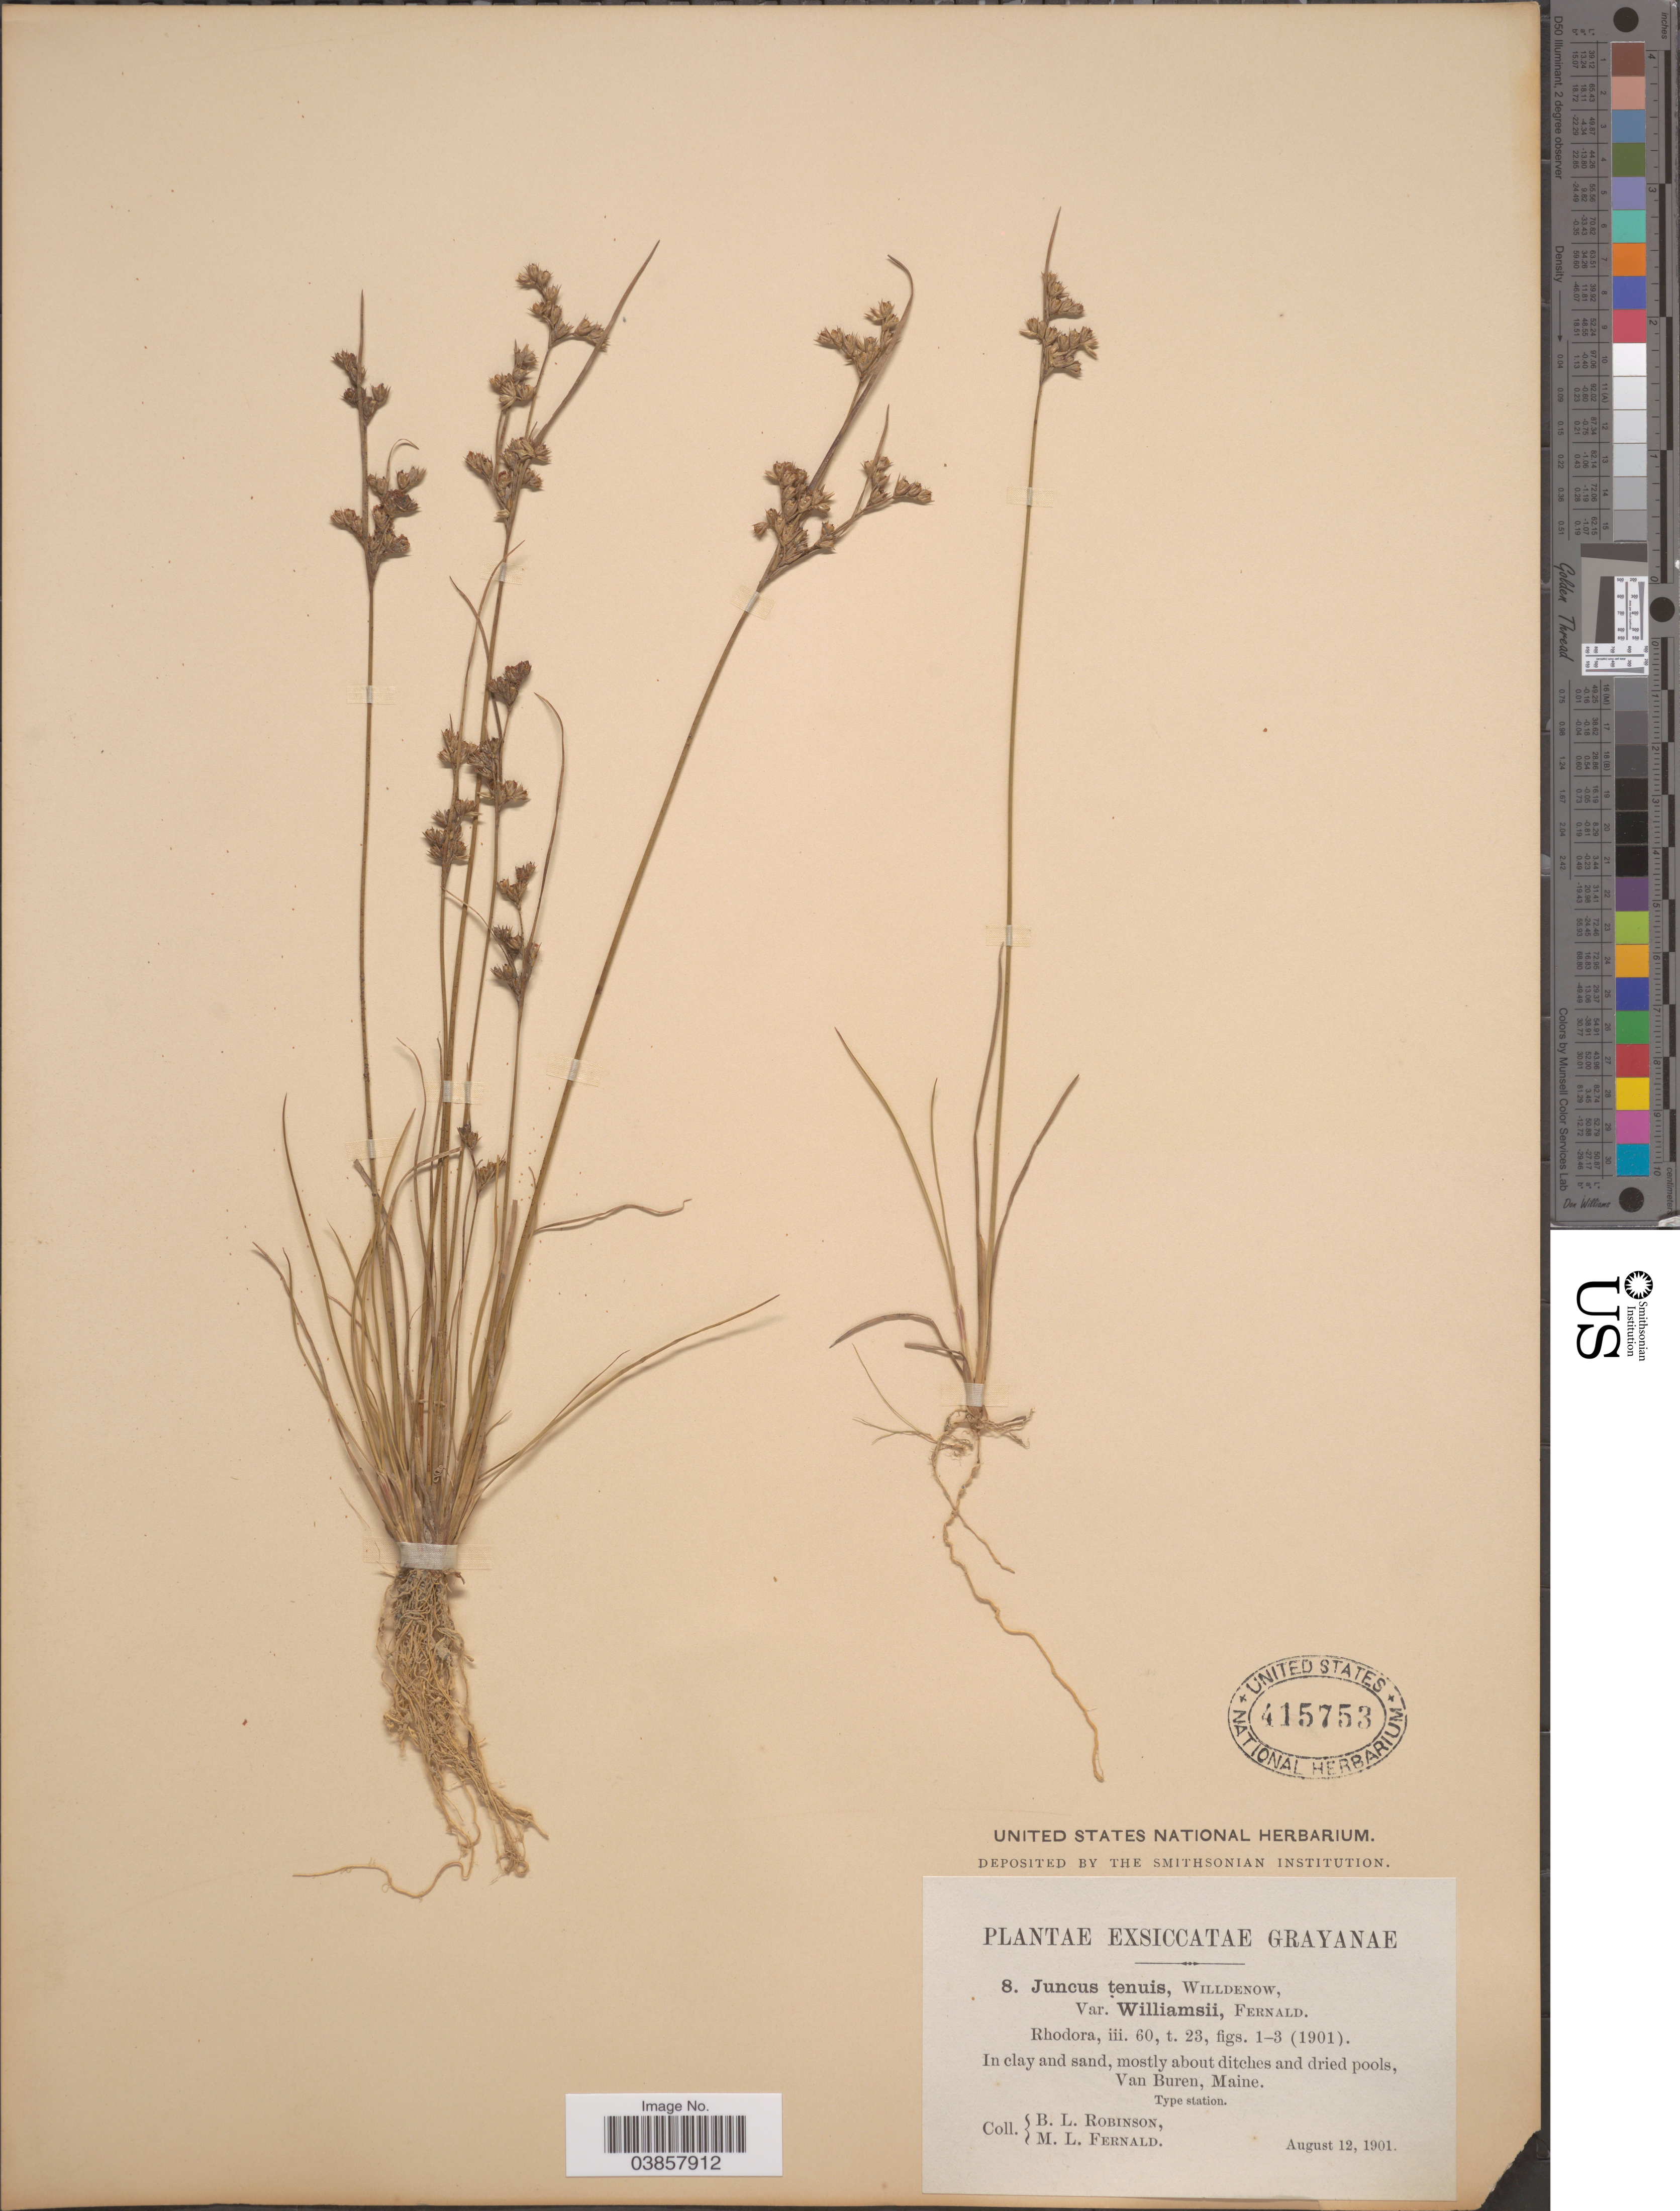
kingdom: Plantae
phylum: Tracheophyta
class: Liliopsida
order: Poales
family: Juncaceae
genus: Juncus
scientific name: Juncus tenuis var. williamsii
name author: Fernald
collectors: B. L. Robinson & M. L. Fernald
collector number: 8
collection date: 1901-08-12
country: United States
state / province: Maine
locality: Van Buren.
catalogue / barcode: US 415753